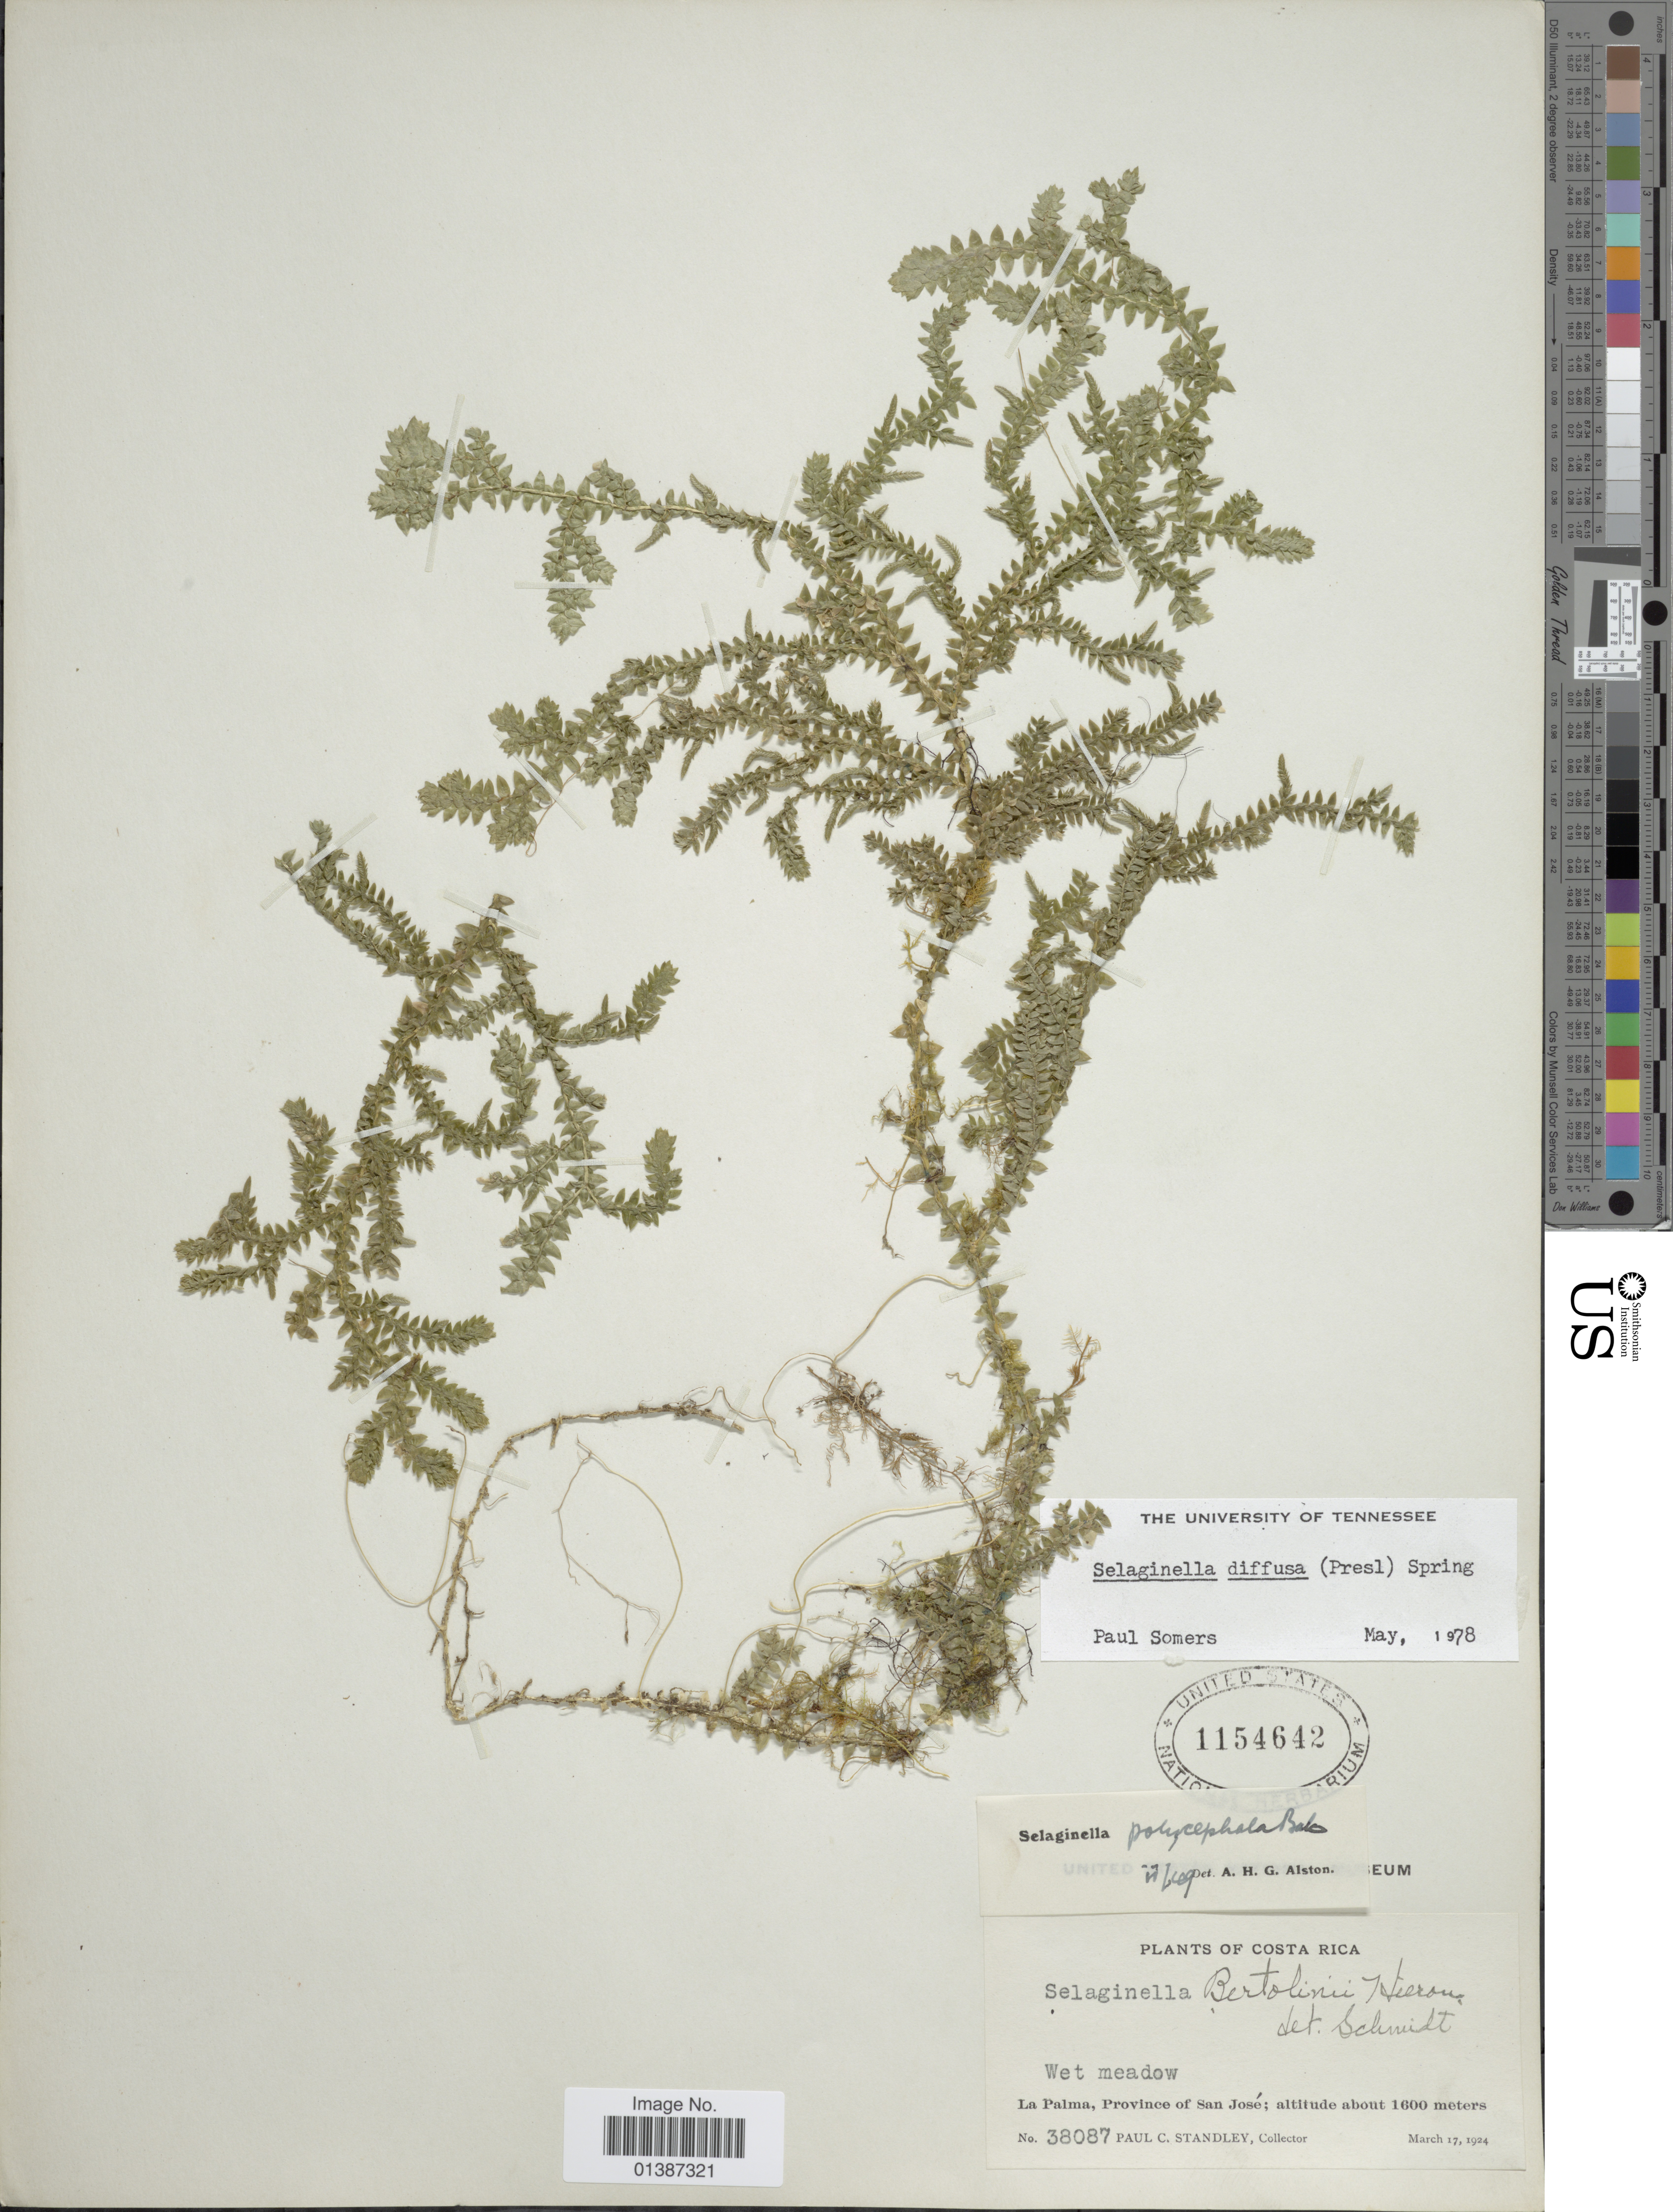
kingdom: Plantae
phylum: Tracheophyta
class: Lycopodiopsida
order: Selaginellales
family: Selaginellaceae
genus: Selaginella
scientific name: Selaginella diffusa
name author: (C. Presl) Spring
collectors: P. C. Standley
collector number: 38087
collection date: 1924-03-17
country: Costa Rica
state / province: San José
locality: La Palma, Province of San José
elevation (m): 1600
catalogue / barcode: US 1154642